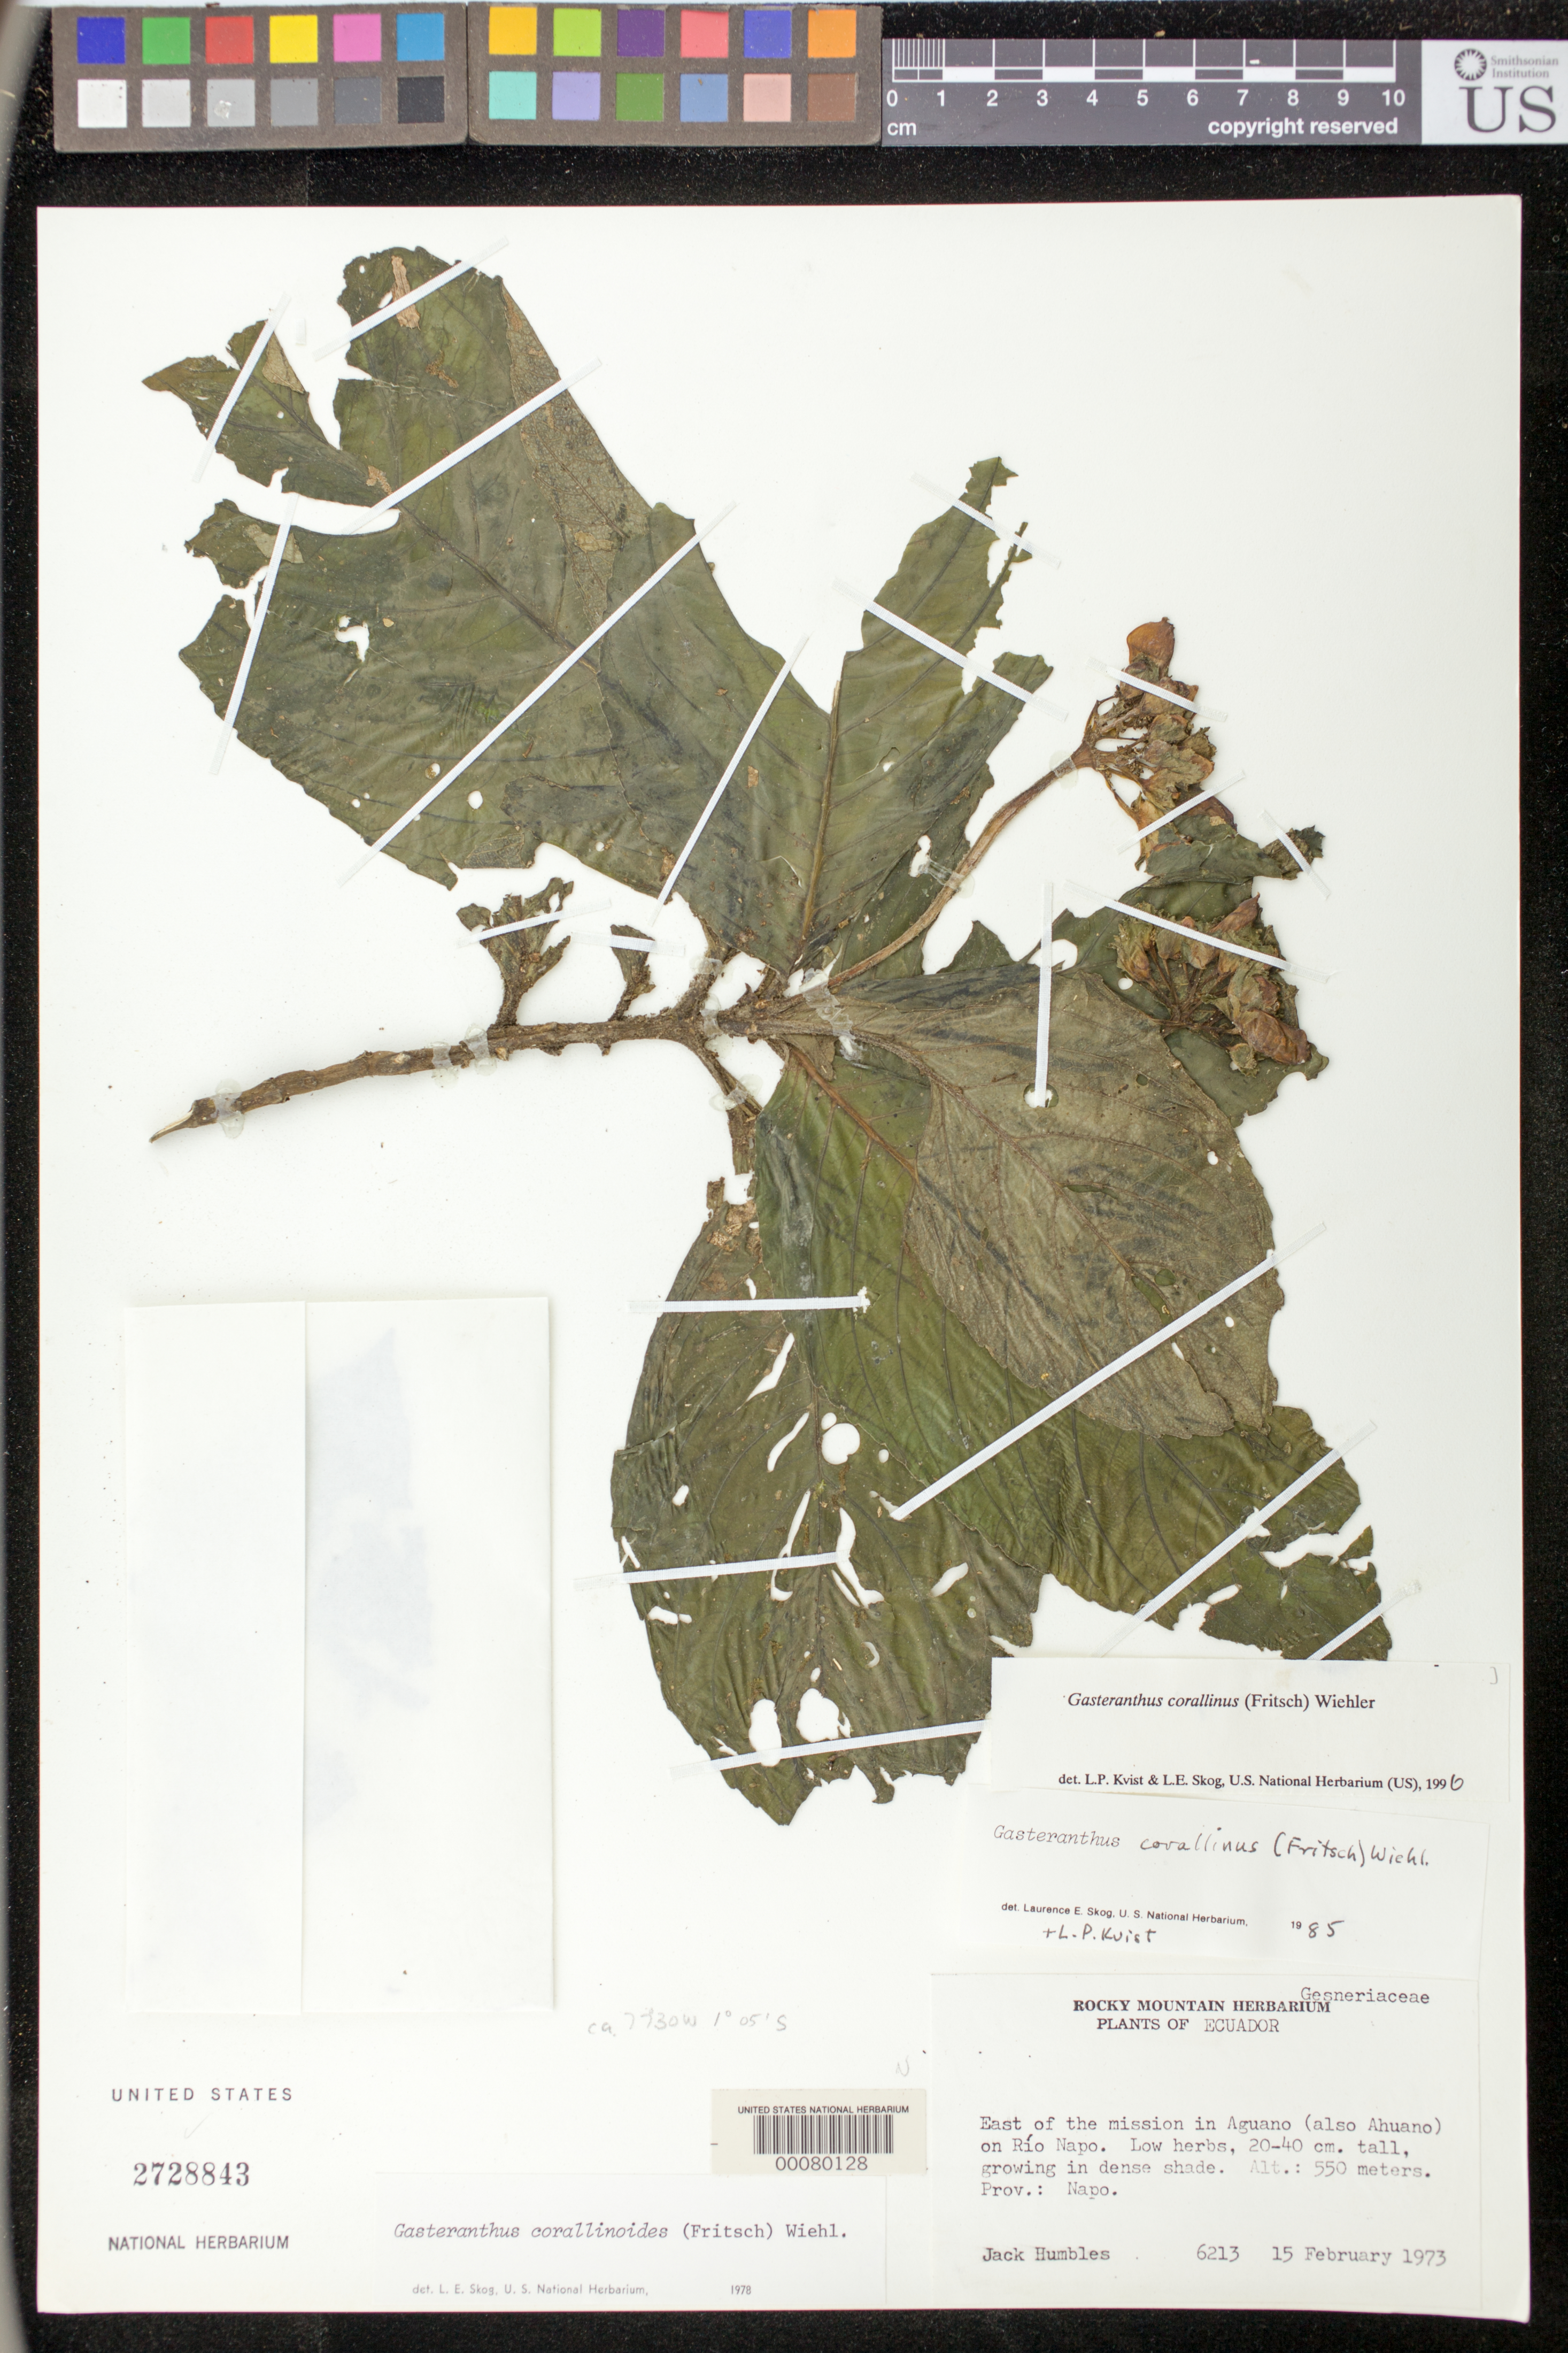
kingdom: Plantae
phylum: Tracheophyta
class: Magnoliopsida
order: Lamiales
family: Gesneriaceae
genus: Gasteranthus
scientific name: Gasteranthus corallinus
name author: (Fritsch) Wiehler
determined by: Skog, Laurence E.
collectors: J. Humbles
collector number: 6213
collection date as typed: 15 Feb 1973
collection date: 1973-02-15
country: Ecuador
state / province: Napo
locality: E of the mission in Aguano (also Ahuano) on Río Napo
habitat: Growing in dense shade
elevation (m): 550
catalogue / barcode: US 2728843